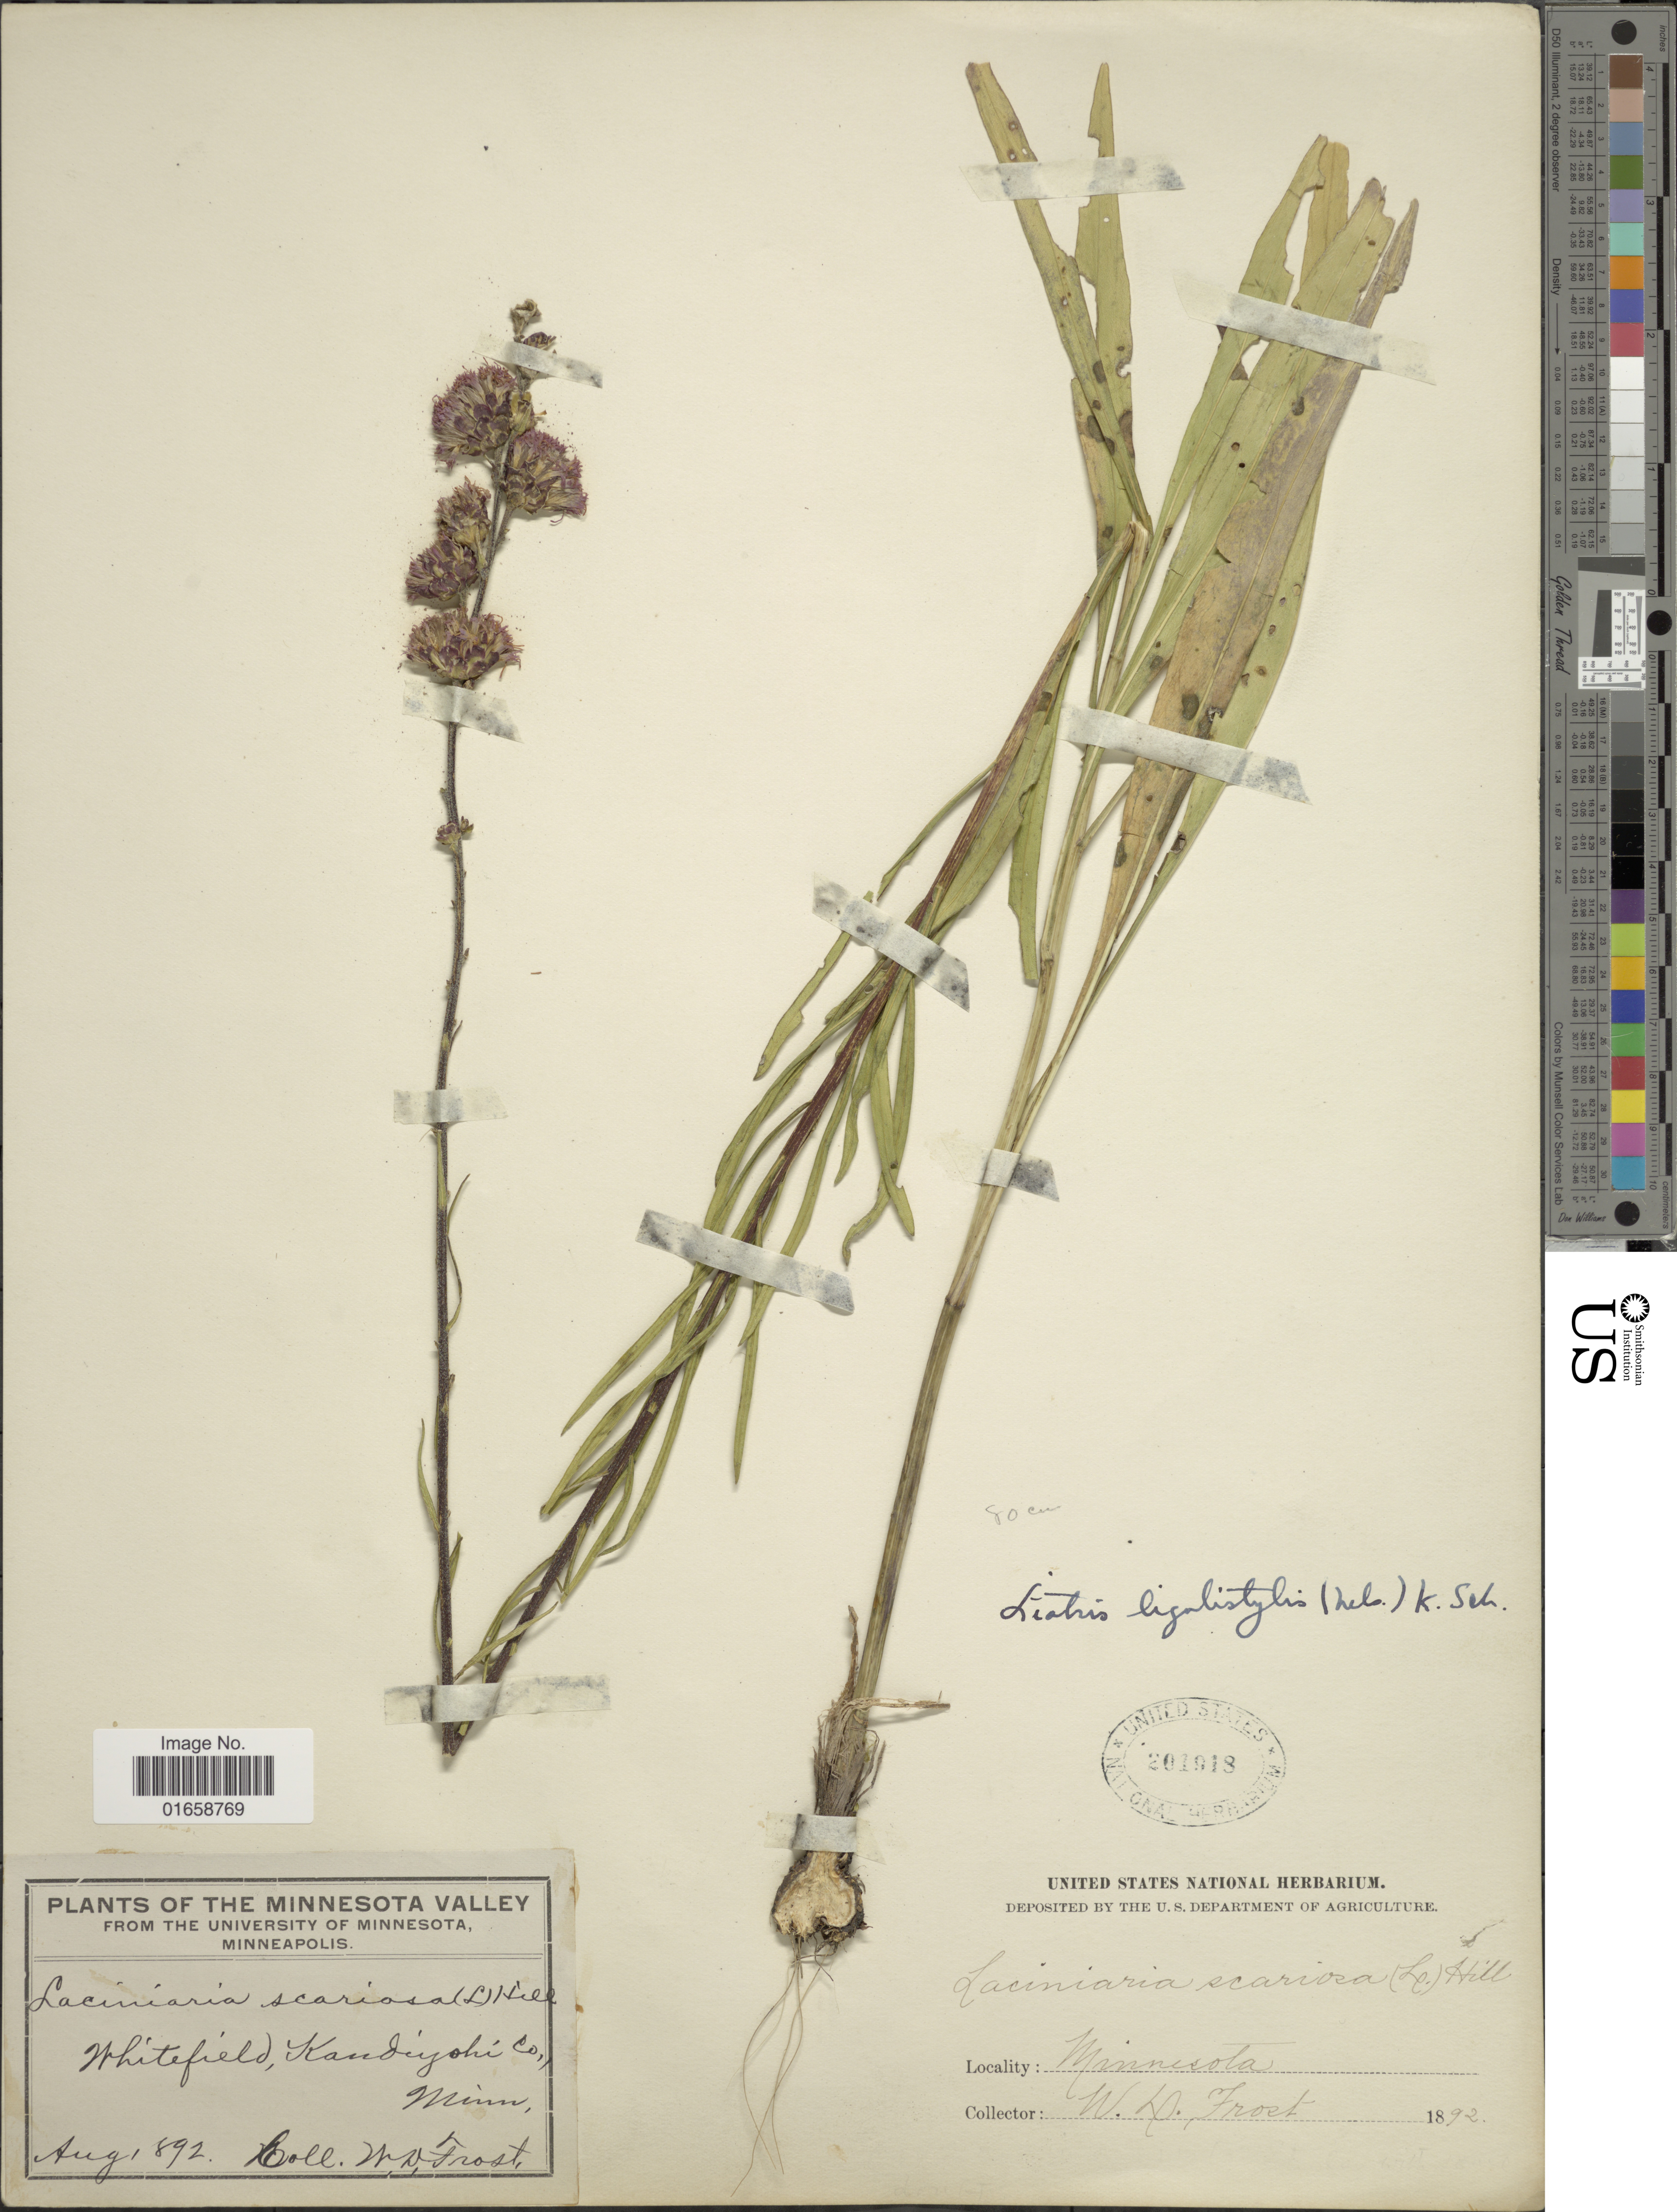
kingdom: Plantae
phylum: Tracheophyta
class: Magnoliopsida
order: Asterales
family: Asteraceae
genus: Liatris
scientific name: Liatris ligulistylis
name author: (A. Nelson) K. Schum.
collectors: W. Frost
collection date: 1892-08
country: United States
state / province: Minnesota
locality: Whitefield, Kandiyohi Co.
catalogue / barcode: US 201918